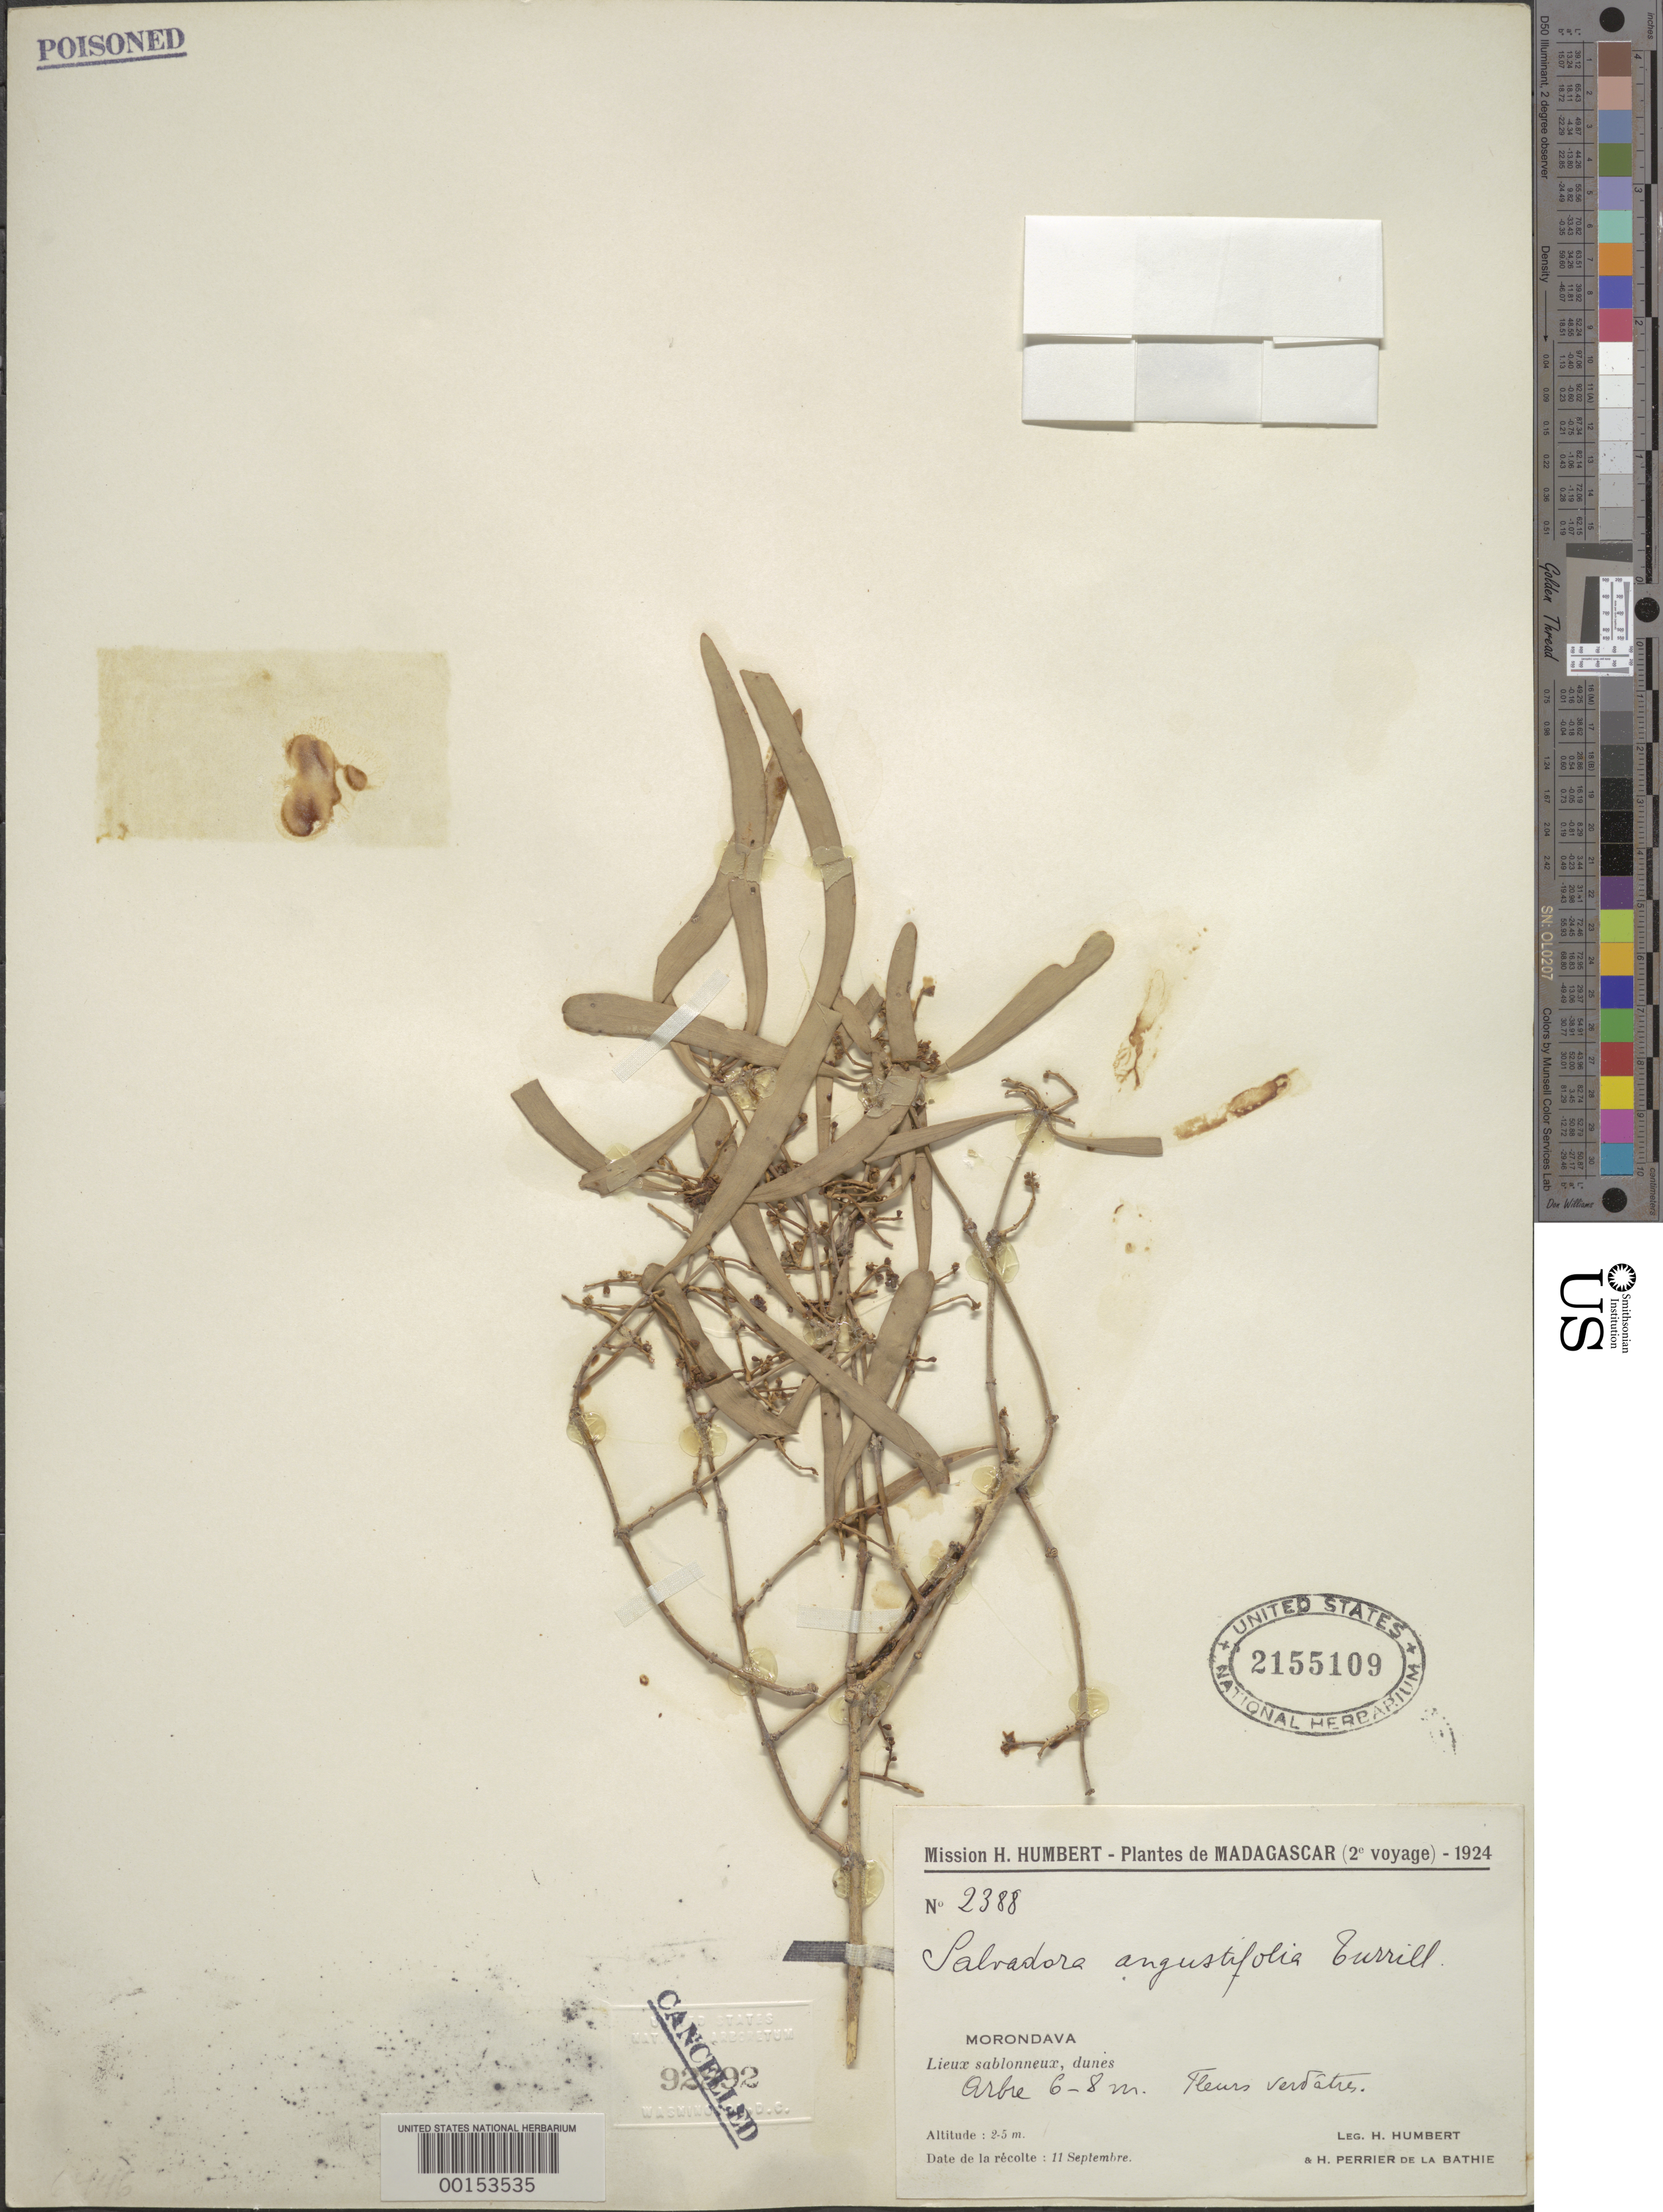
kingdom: Plantae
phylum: Tracheophyta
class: Magnoliopsida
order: Brassicales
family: Salvadoraceae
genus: Salvadora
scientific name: Salvadora angustifolia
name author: Turill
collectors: H. Humbert & H. Perrier de la Bâthie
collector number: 2388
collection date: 1924-09-11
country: Madagascar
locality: Morondava.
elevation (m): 2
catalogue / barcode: US 2155109